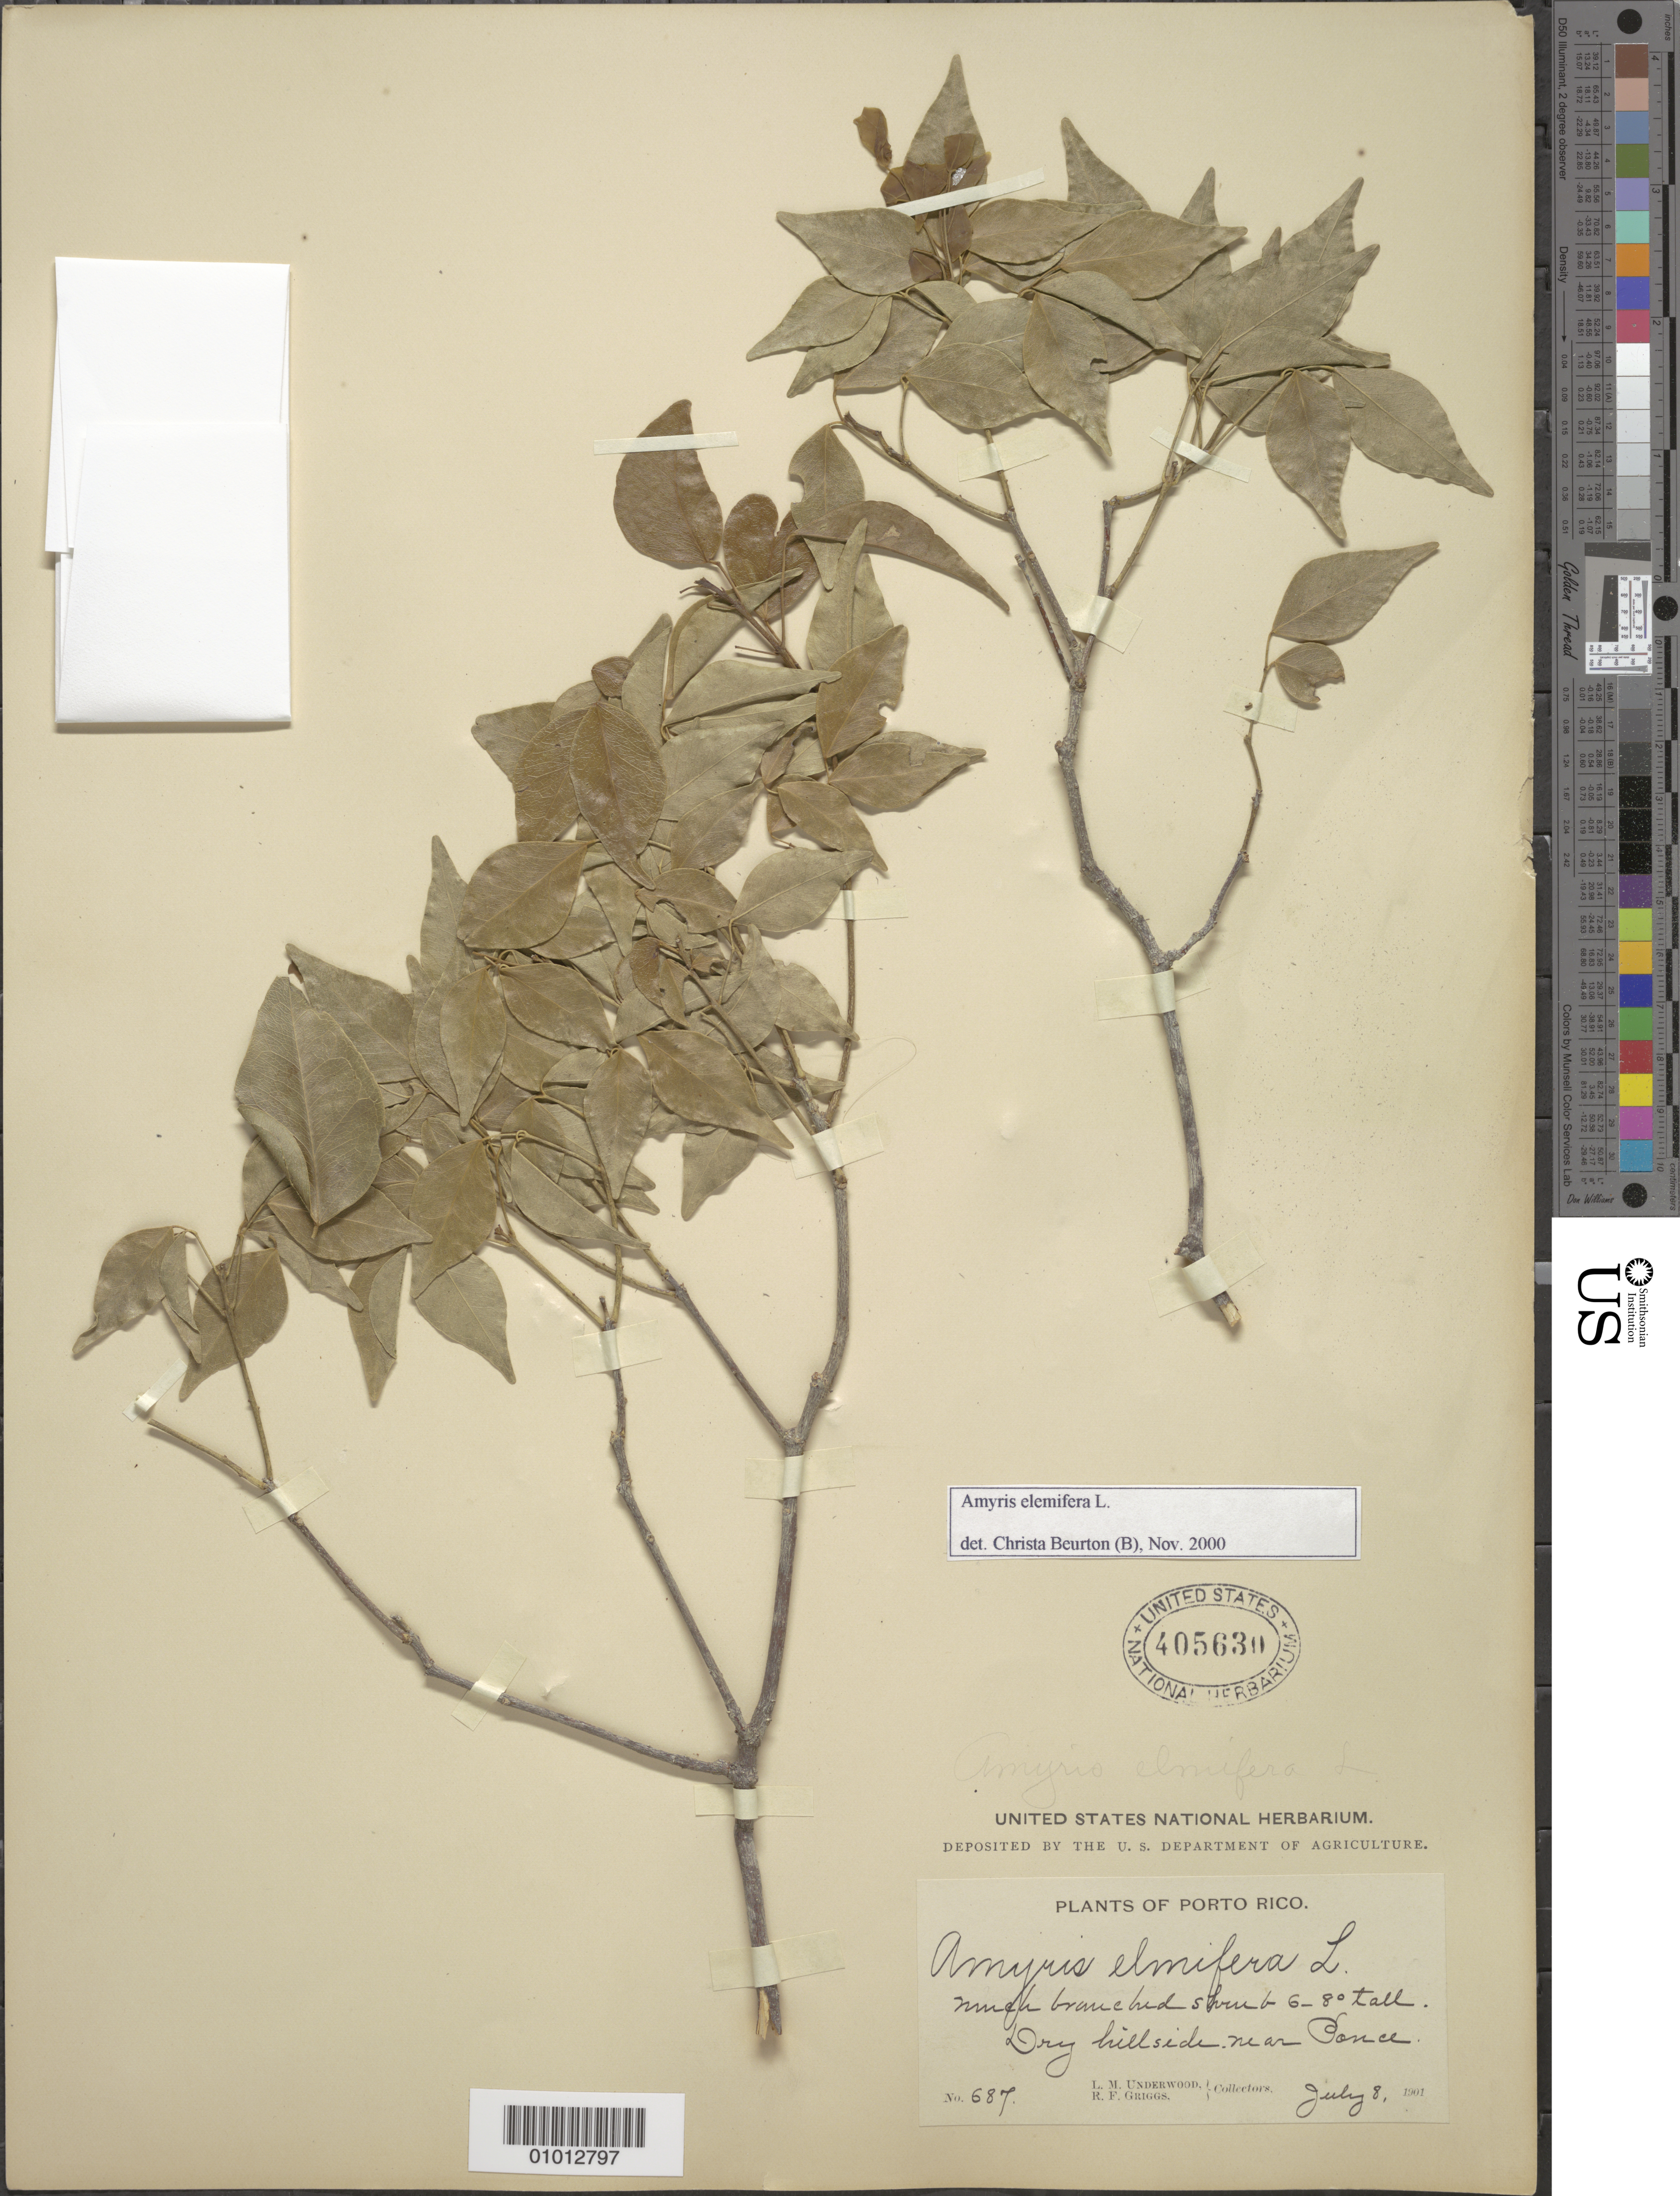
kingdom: Plantae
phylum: Tracheophyta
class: Magnoliopsida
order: Sapindales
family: Rutaceae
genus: Amyris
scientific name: Amyris elemifera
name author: L.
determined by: Beurton, C.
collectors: L. M. Underwood & R. F. Griggs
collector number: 687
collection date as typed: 08 Jul 1901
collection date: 1901-07-08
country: Puerto Rico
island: Puerto Rico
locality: Near Ponce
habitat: Dry hillside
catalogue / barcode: US 405630